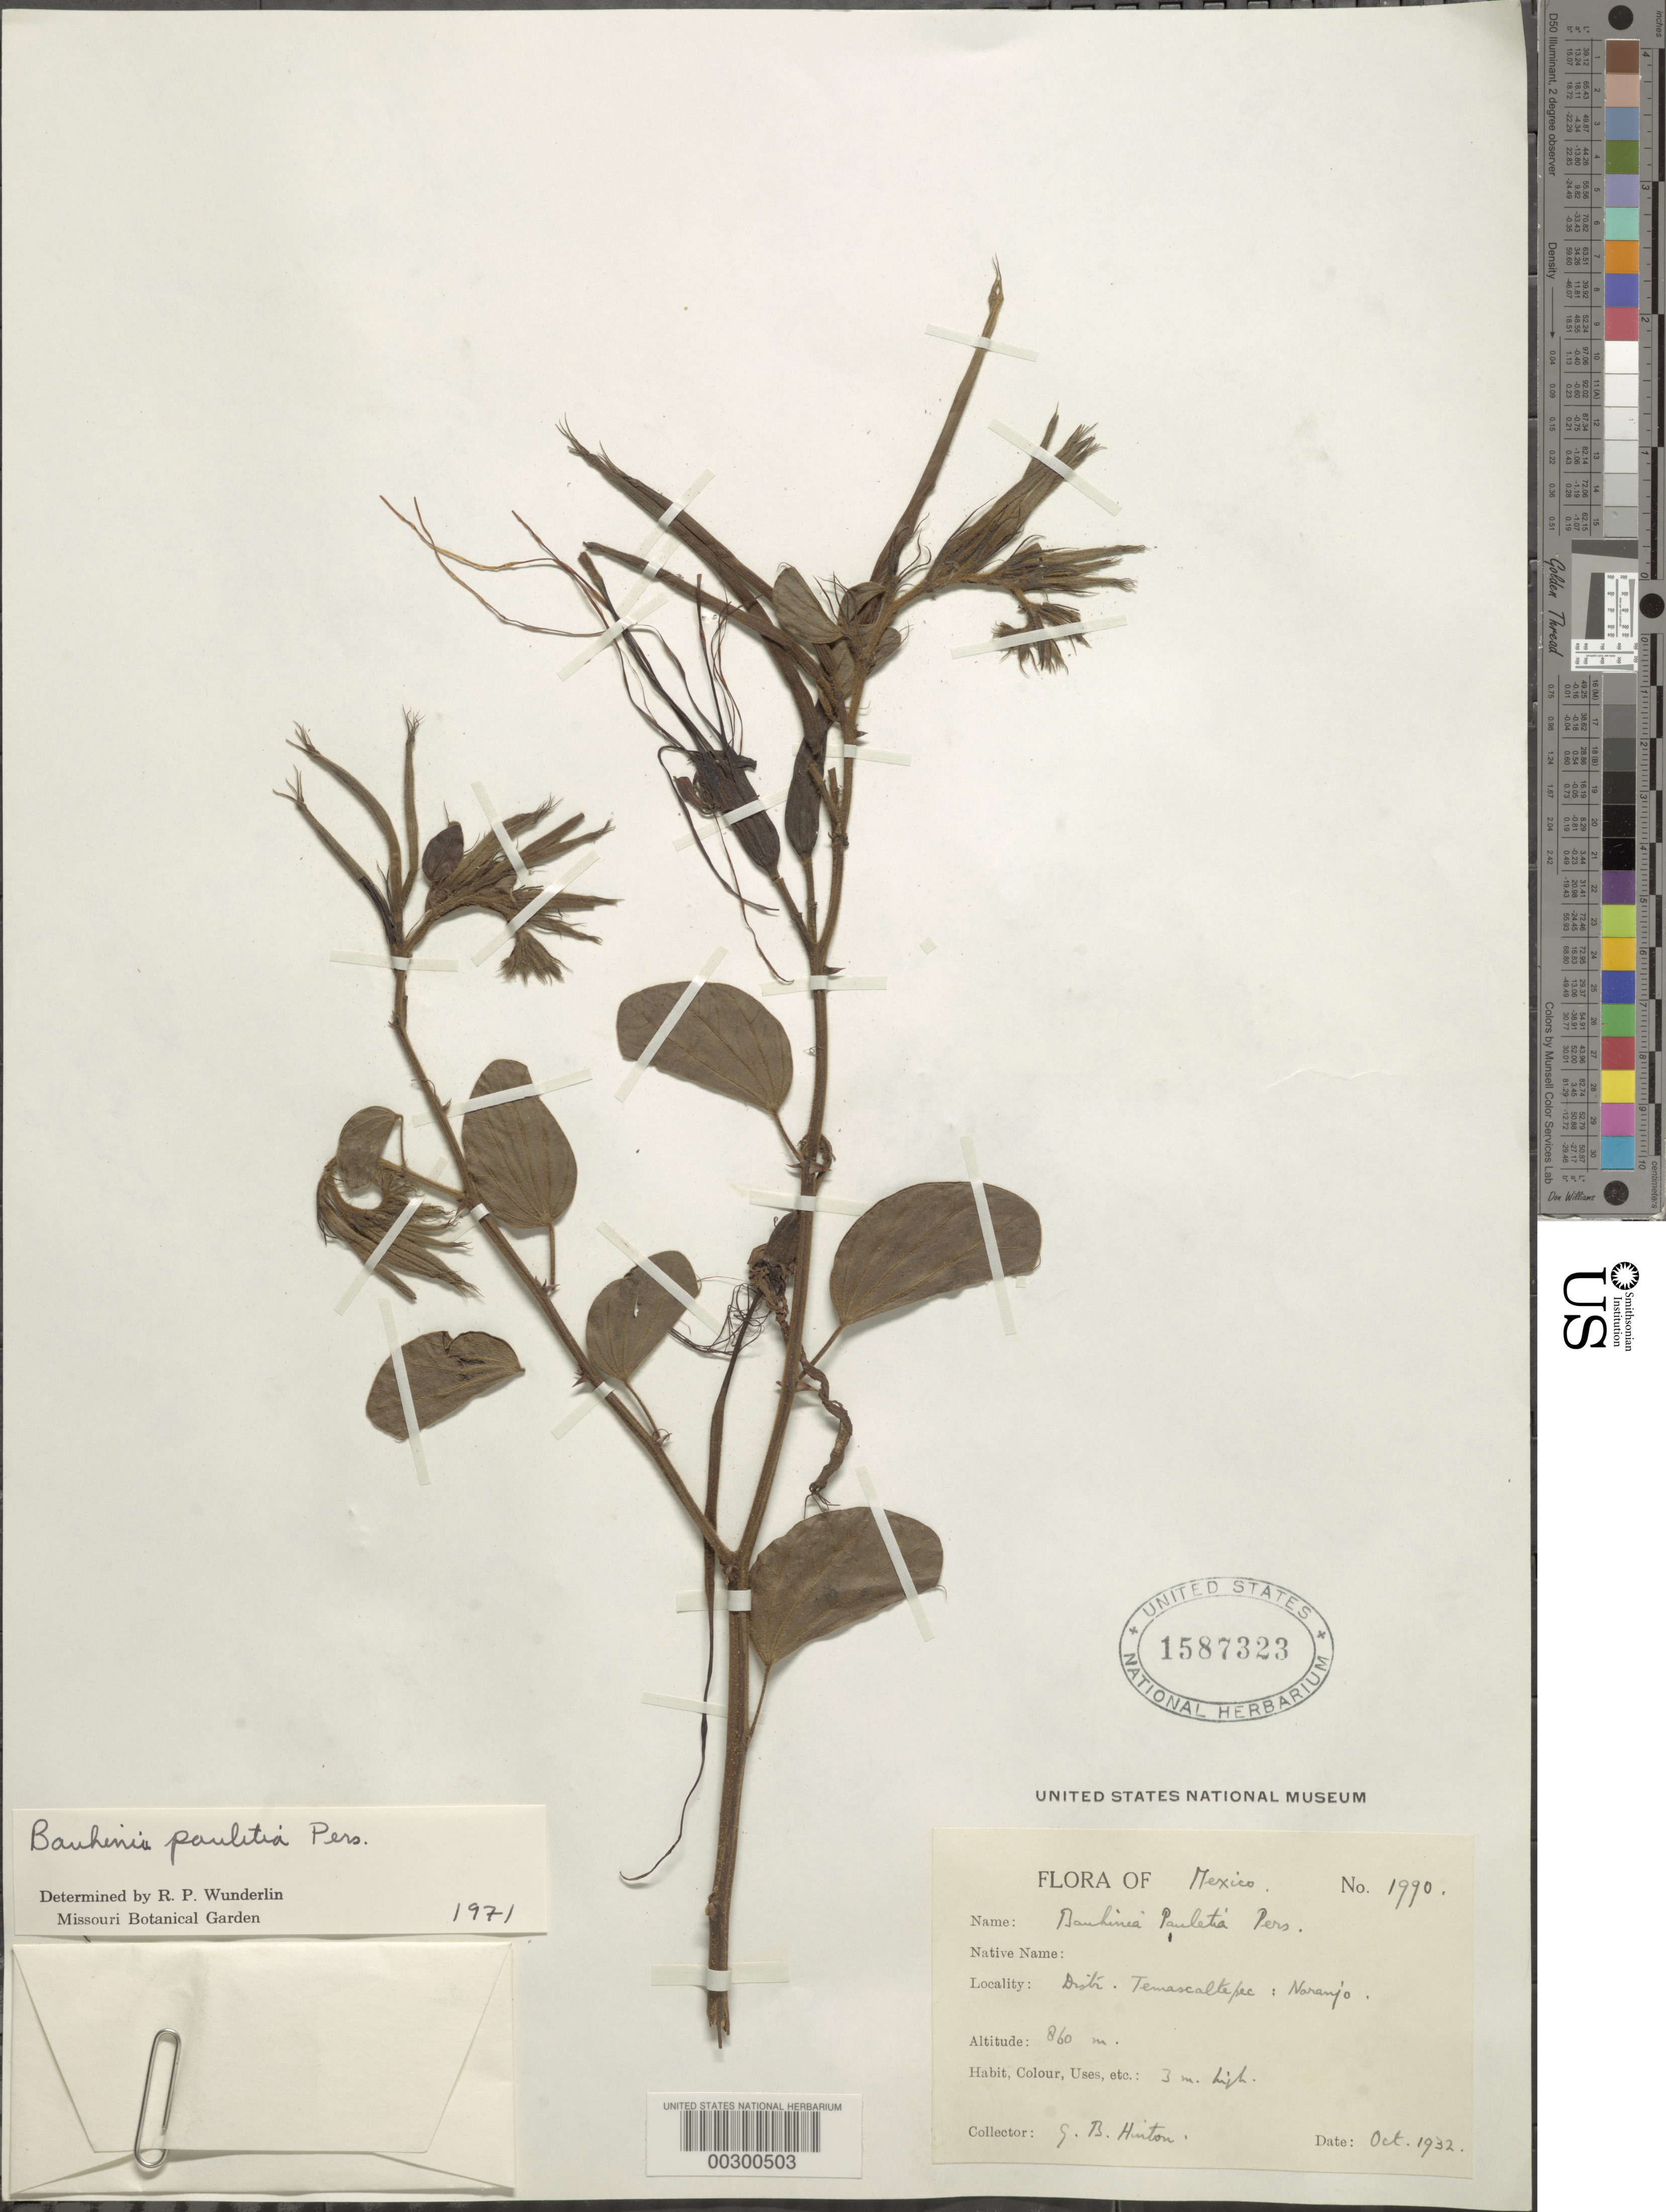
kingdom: Plantae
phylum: Tracheophyta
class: Magnoliopsida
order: Fabales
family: Fabaceae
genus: Bauhinia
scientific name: Bauhinia pauletia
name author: Pers.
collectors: G. B. Hinton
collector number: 1990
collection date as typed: Oct 1932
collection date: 1932-10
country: Mexico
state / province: México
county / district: Temascaltepec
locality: Naranjo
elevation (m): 860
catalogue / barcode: US 1587323